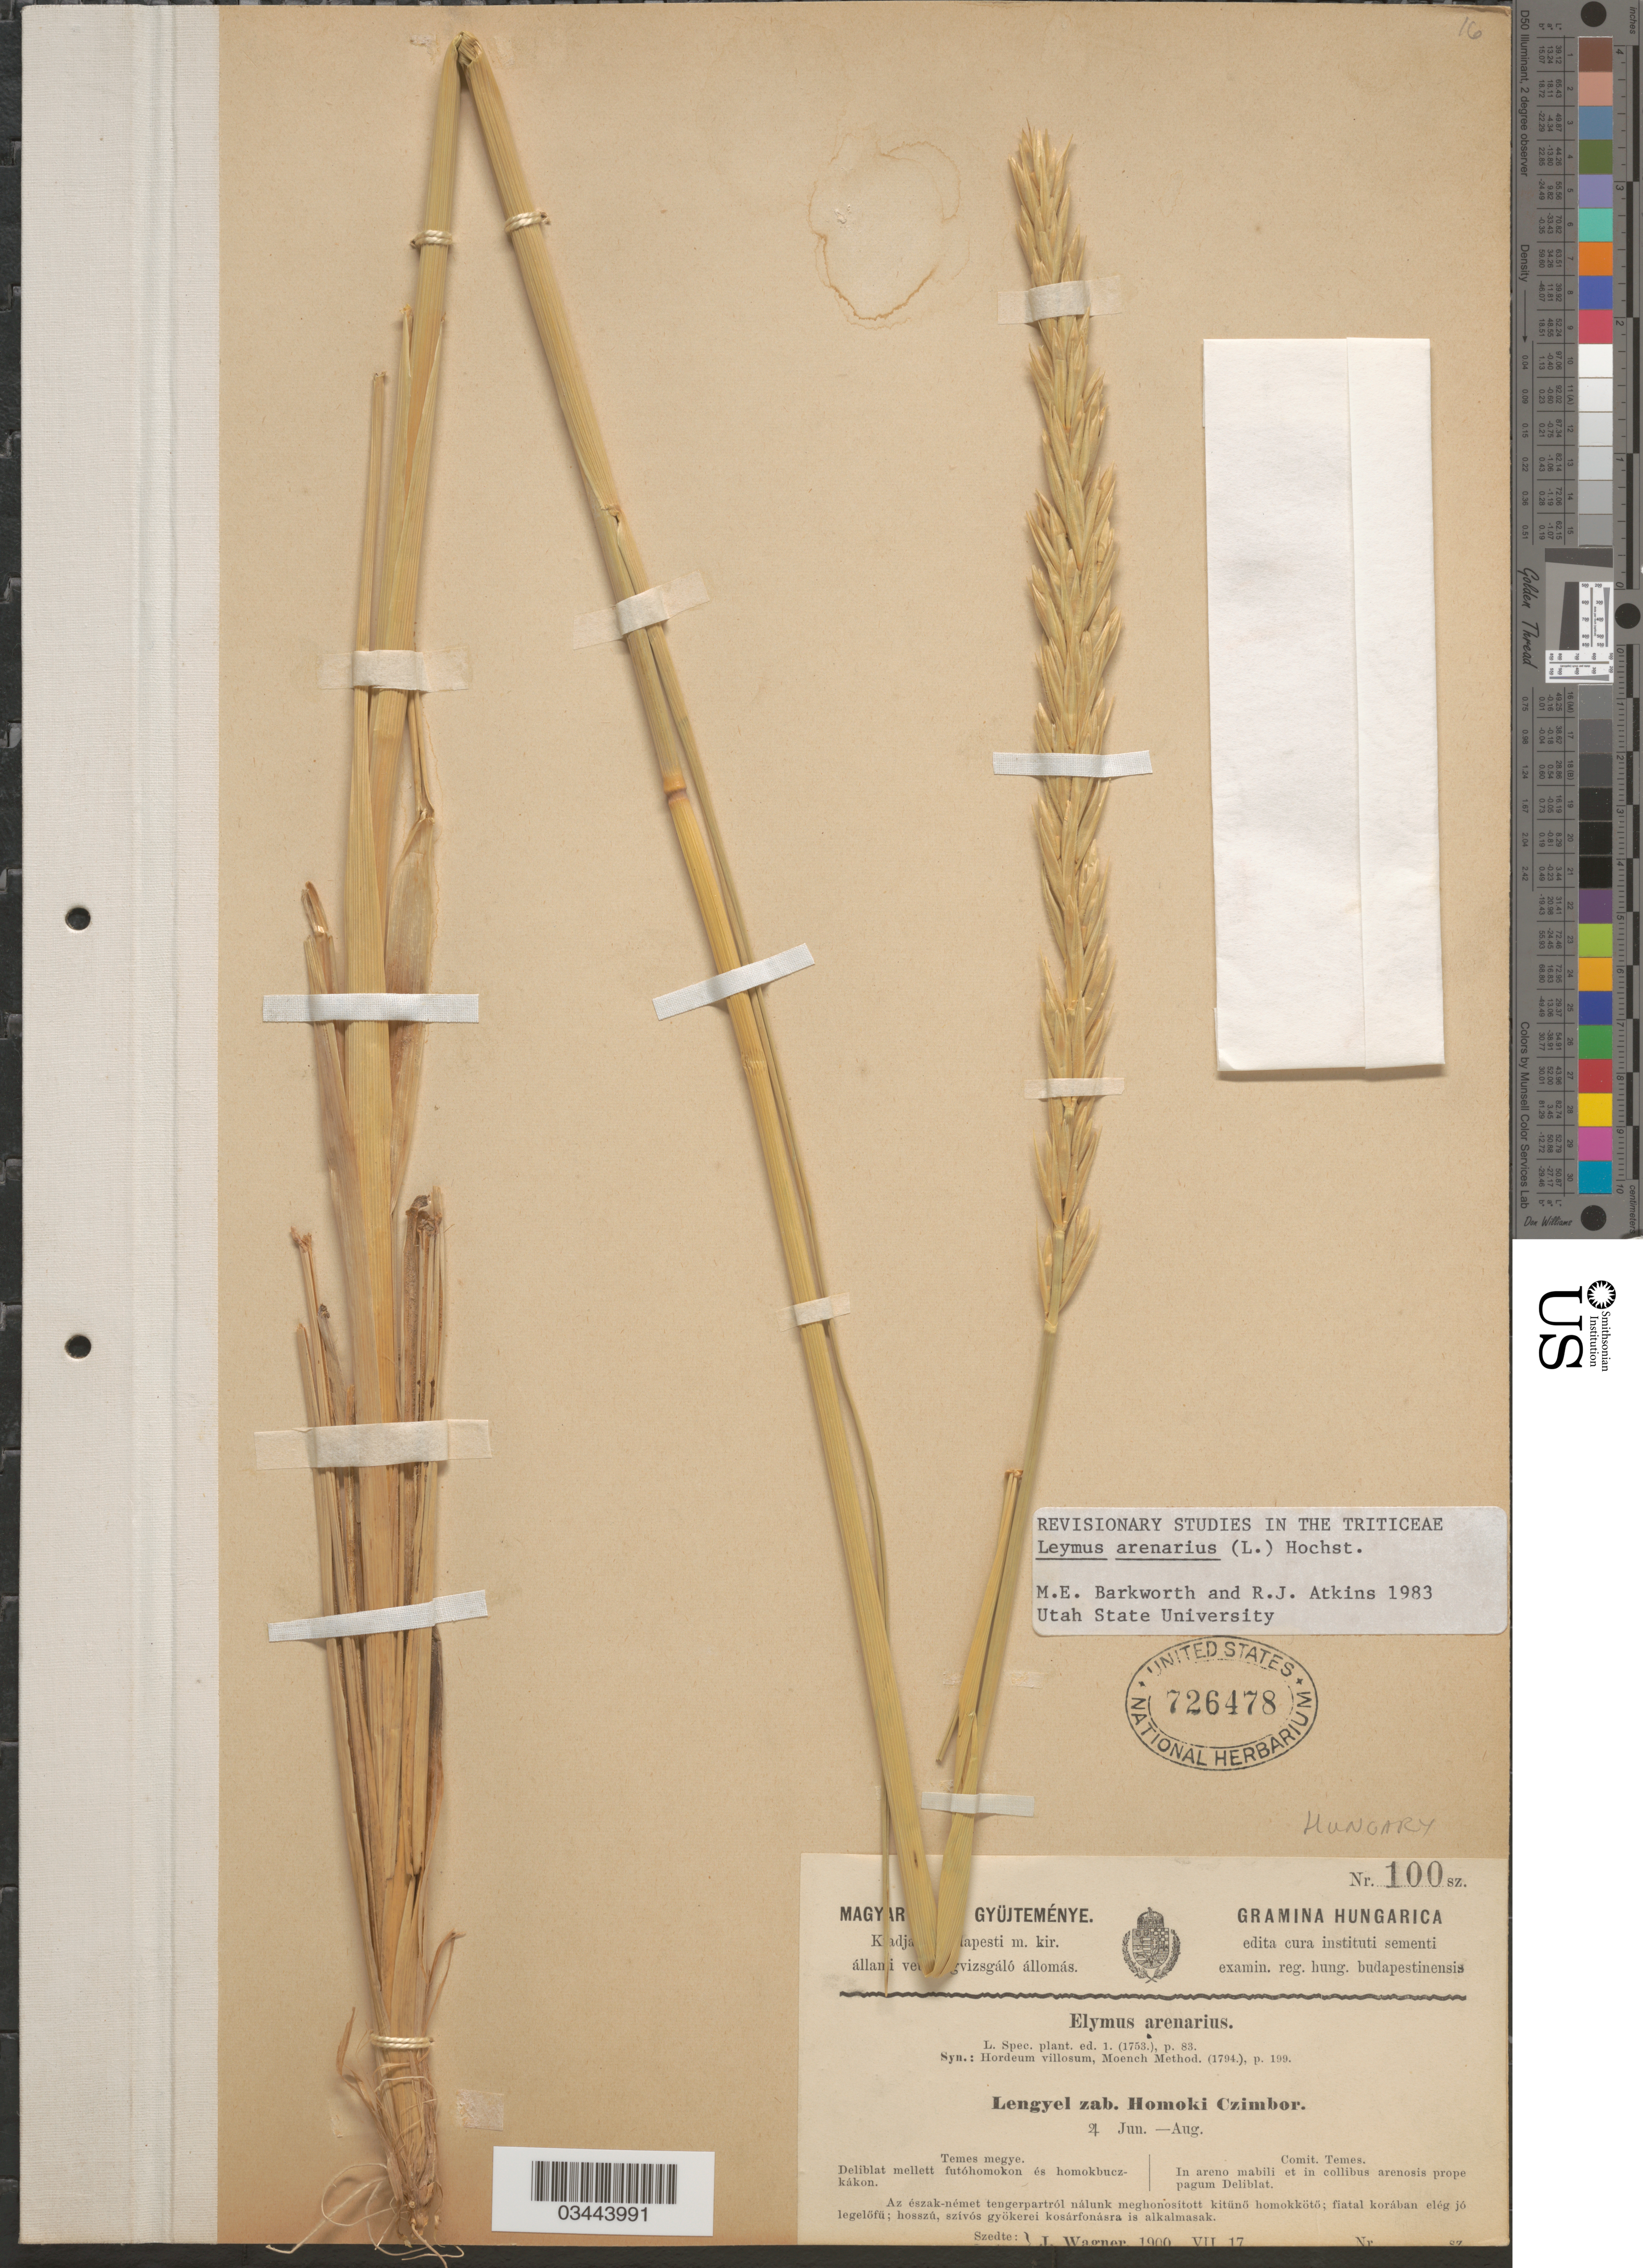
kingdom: Plantae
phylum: Tracheophyta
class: Liliopsida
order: Poales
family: Poaceae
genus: Leymus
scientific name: Leymus arenarius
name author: (L.) Hochst.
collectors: J. Wagner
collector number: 100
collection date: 1900-07-17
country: Hungary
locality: Hungarica. Comit. Temes. In areno mabili et in collibus arenosis prope pagum Deliblat.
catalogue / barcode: US 726478